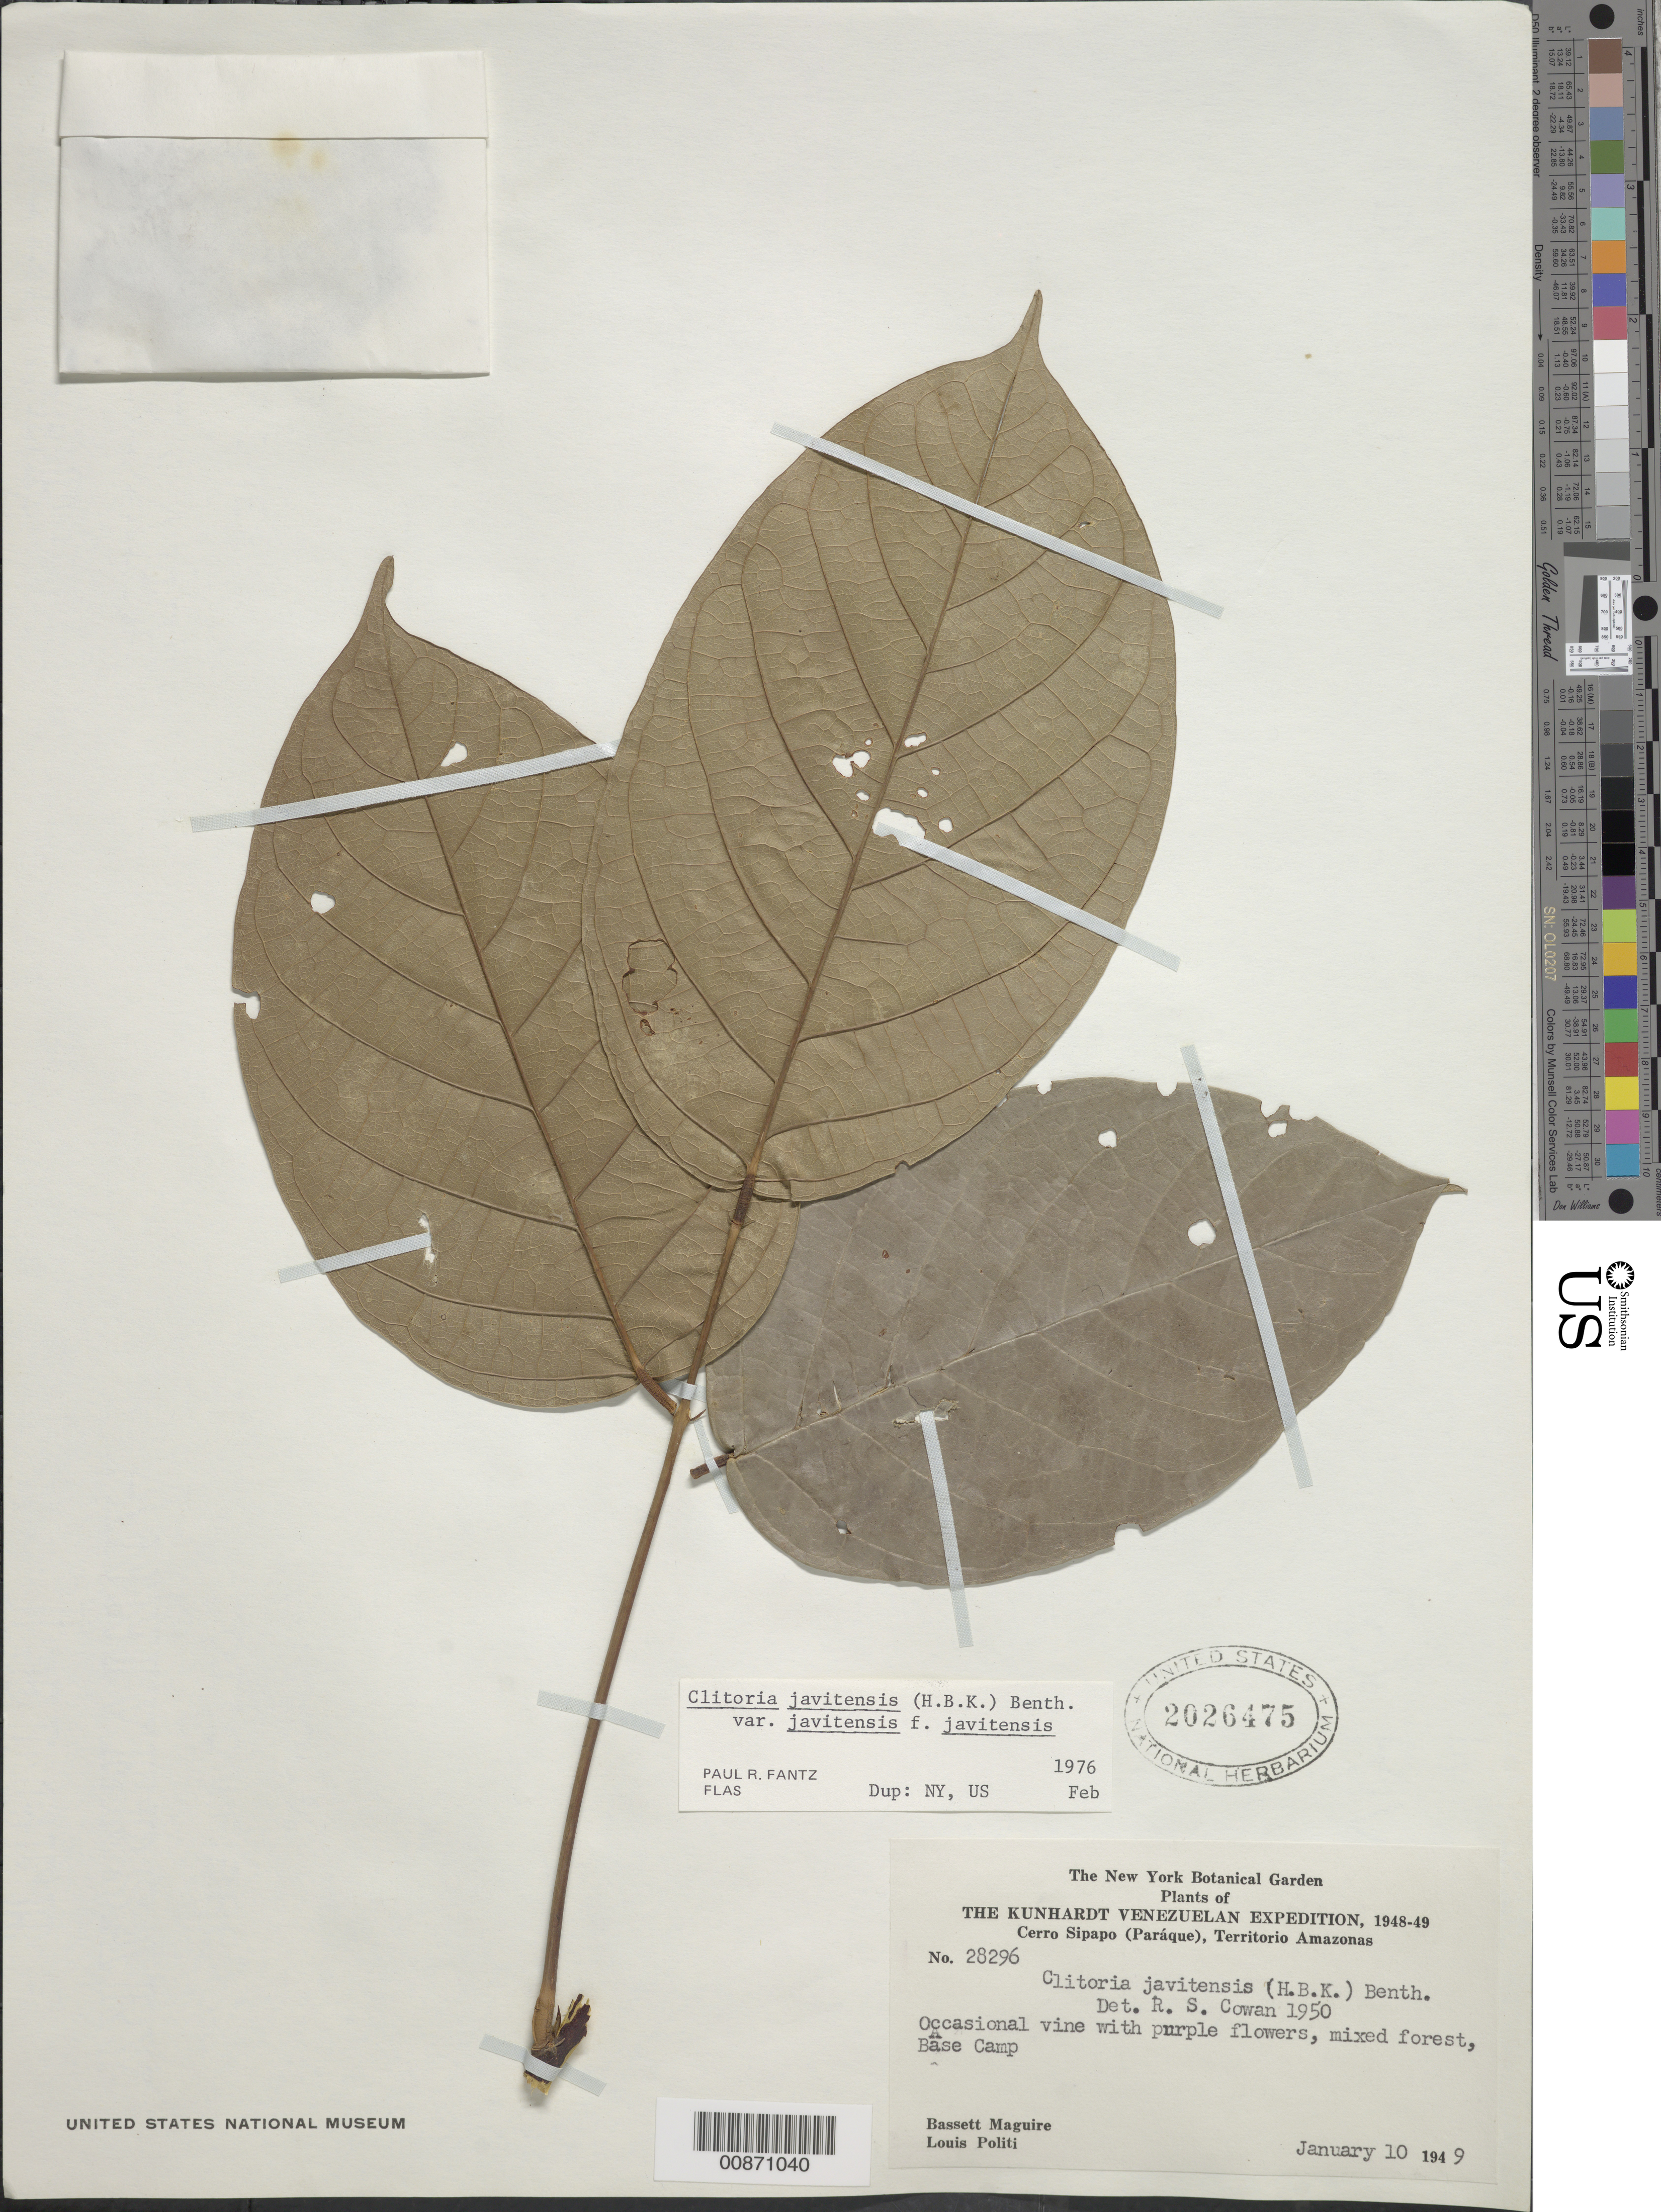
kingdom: Plantae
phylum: Tracheophyta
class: Magnoliopsida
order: Fabales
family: Fabaceae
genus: Clitoria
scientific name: Clitoria javitensis f. javitensis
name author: (Kunth) Benth.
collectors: B. Maguire & L. Politi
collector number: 28296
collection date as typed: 10-Jan-49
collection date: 1949-01-10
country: Venezuela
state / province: Amazonas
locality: Cerro Sipapo (Paráque), Base Camp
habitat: Mixed forest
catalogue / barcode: US 2026475